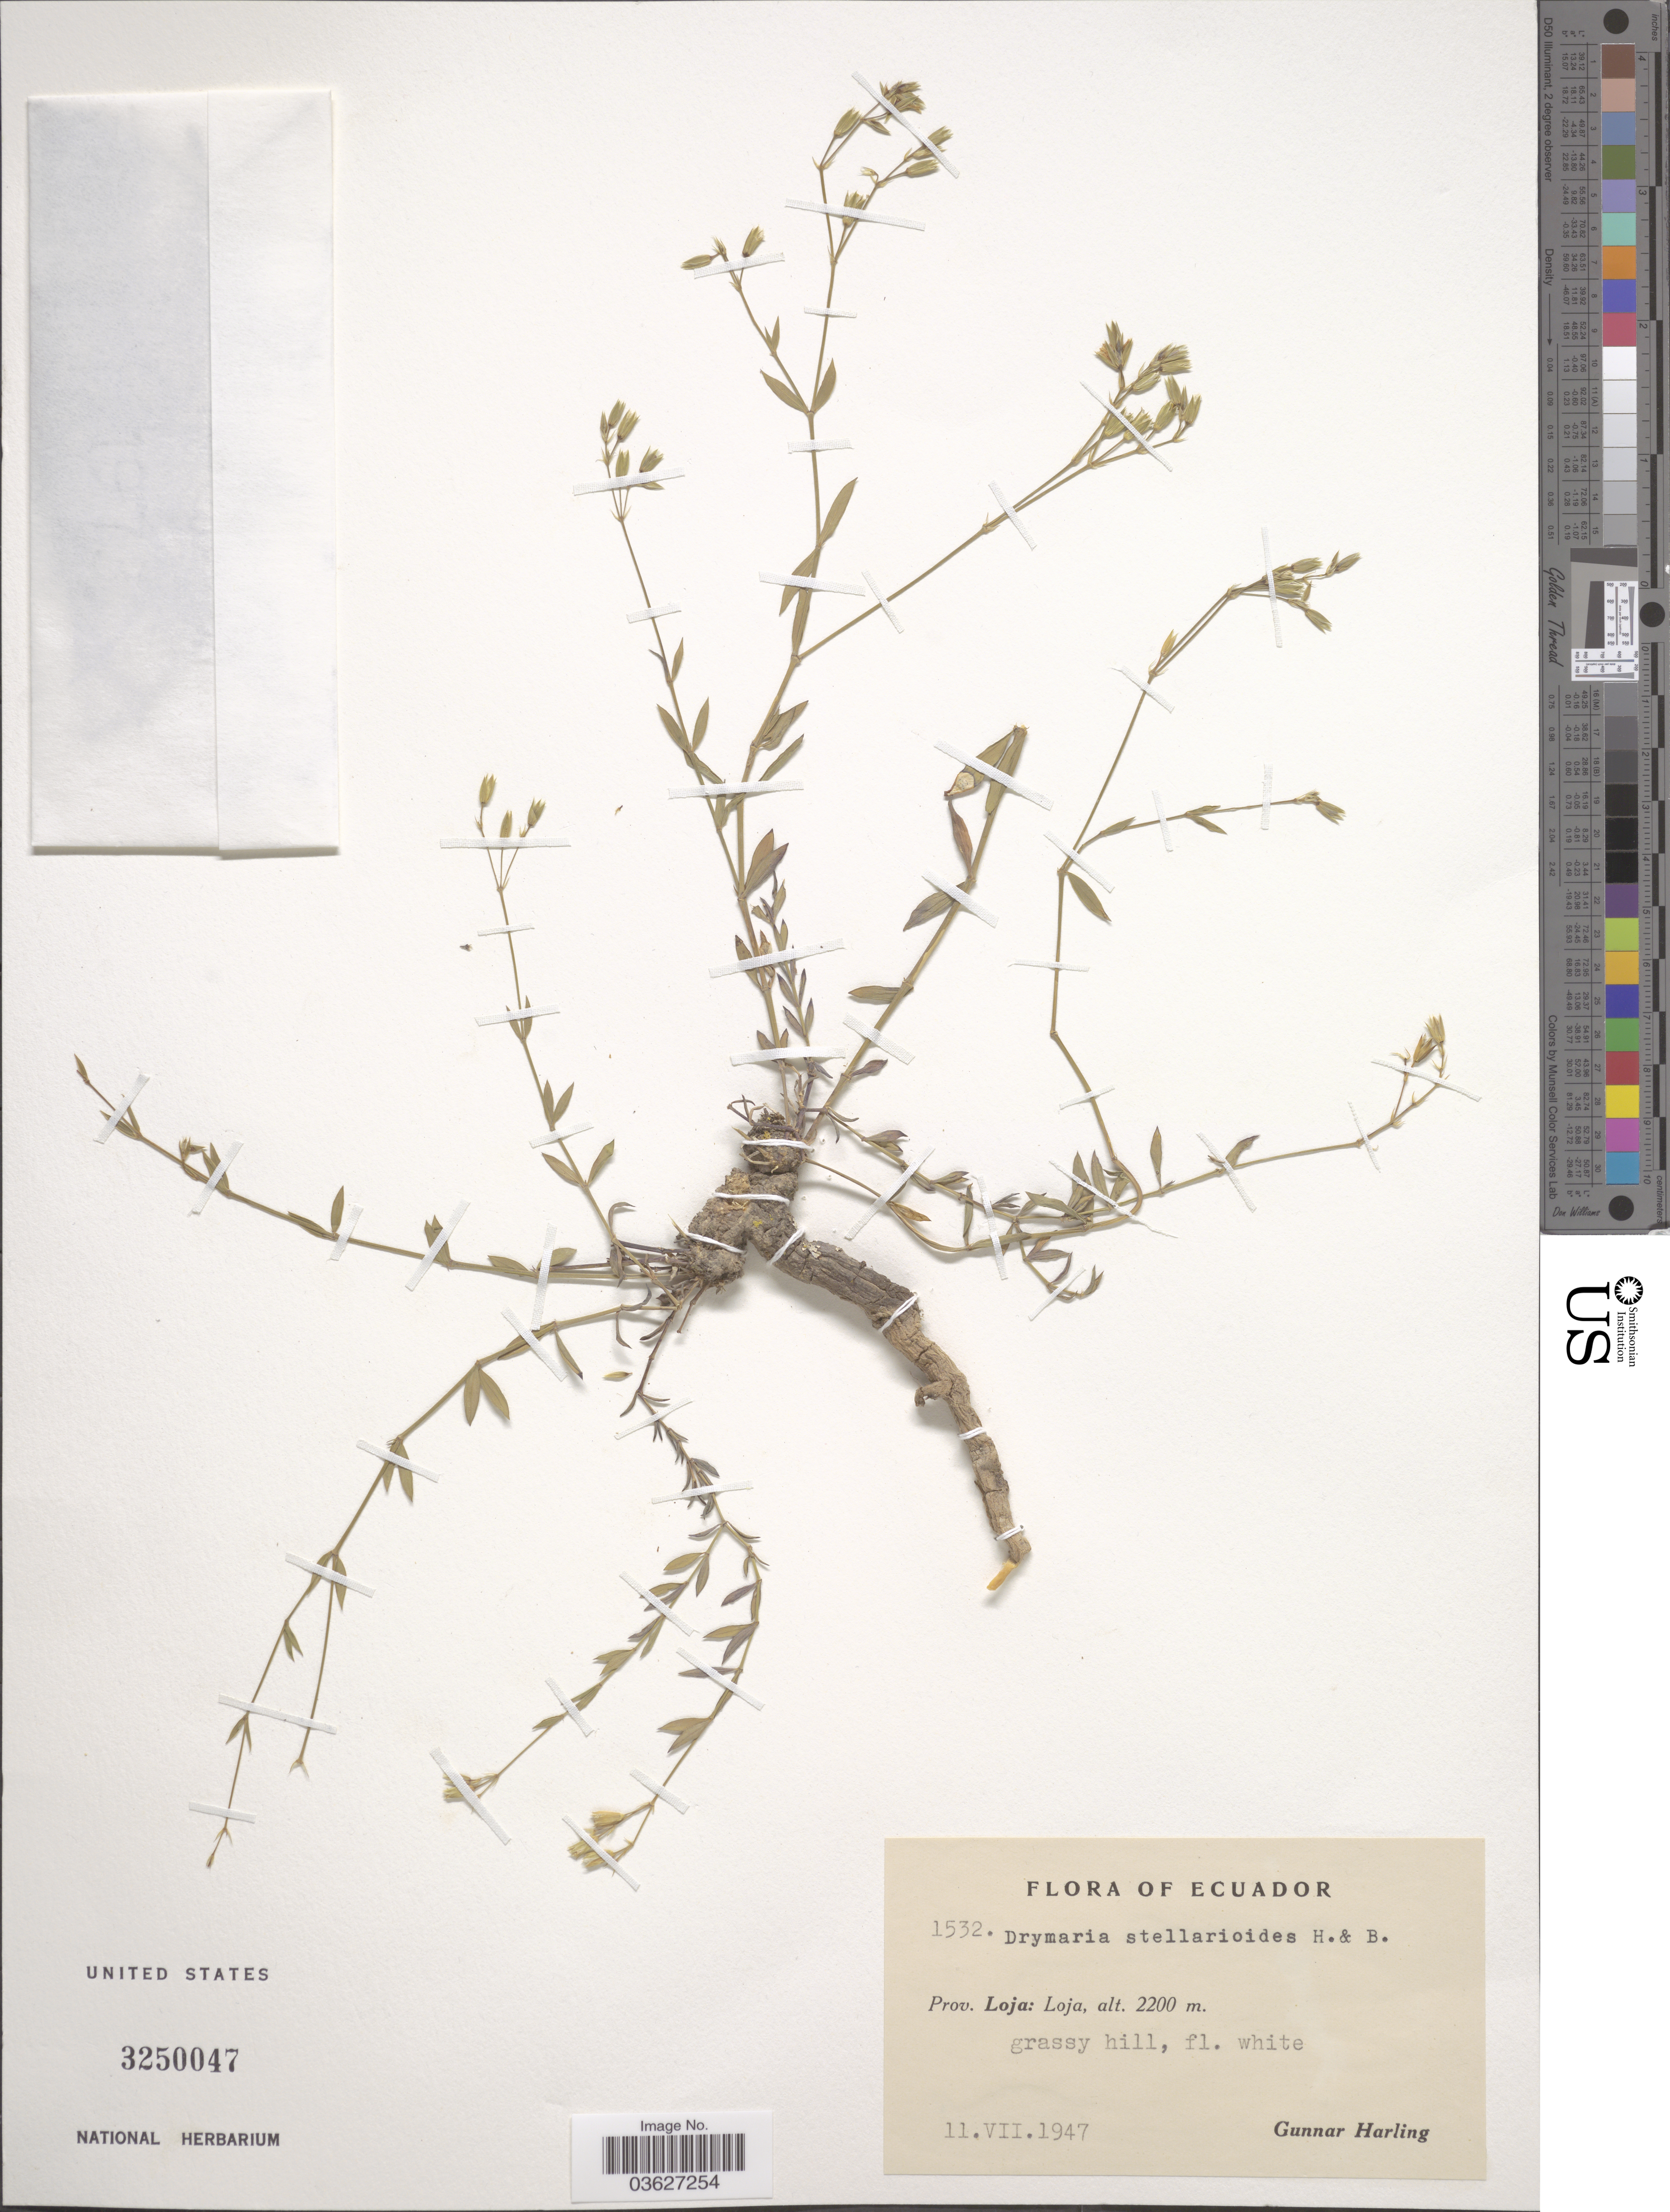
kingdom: Plantae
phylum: Tracheophyta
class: Magnoliopsida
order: Caryophyllales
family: Caryophyllaceae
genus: Drymaria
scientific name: Drymaria stellarioides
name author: (Schult.) Willd.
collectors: G. Harling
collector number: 1532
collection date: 1947-07-11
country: Ecuador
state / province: Loja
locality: Loja.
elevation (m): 2200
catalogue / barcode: US 3250047